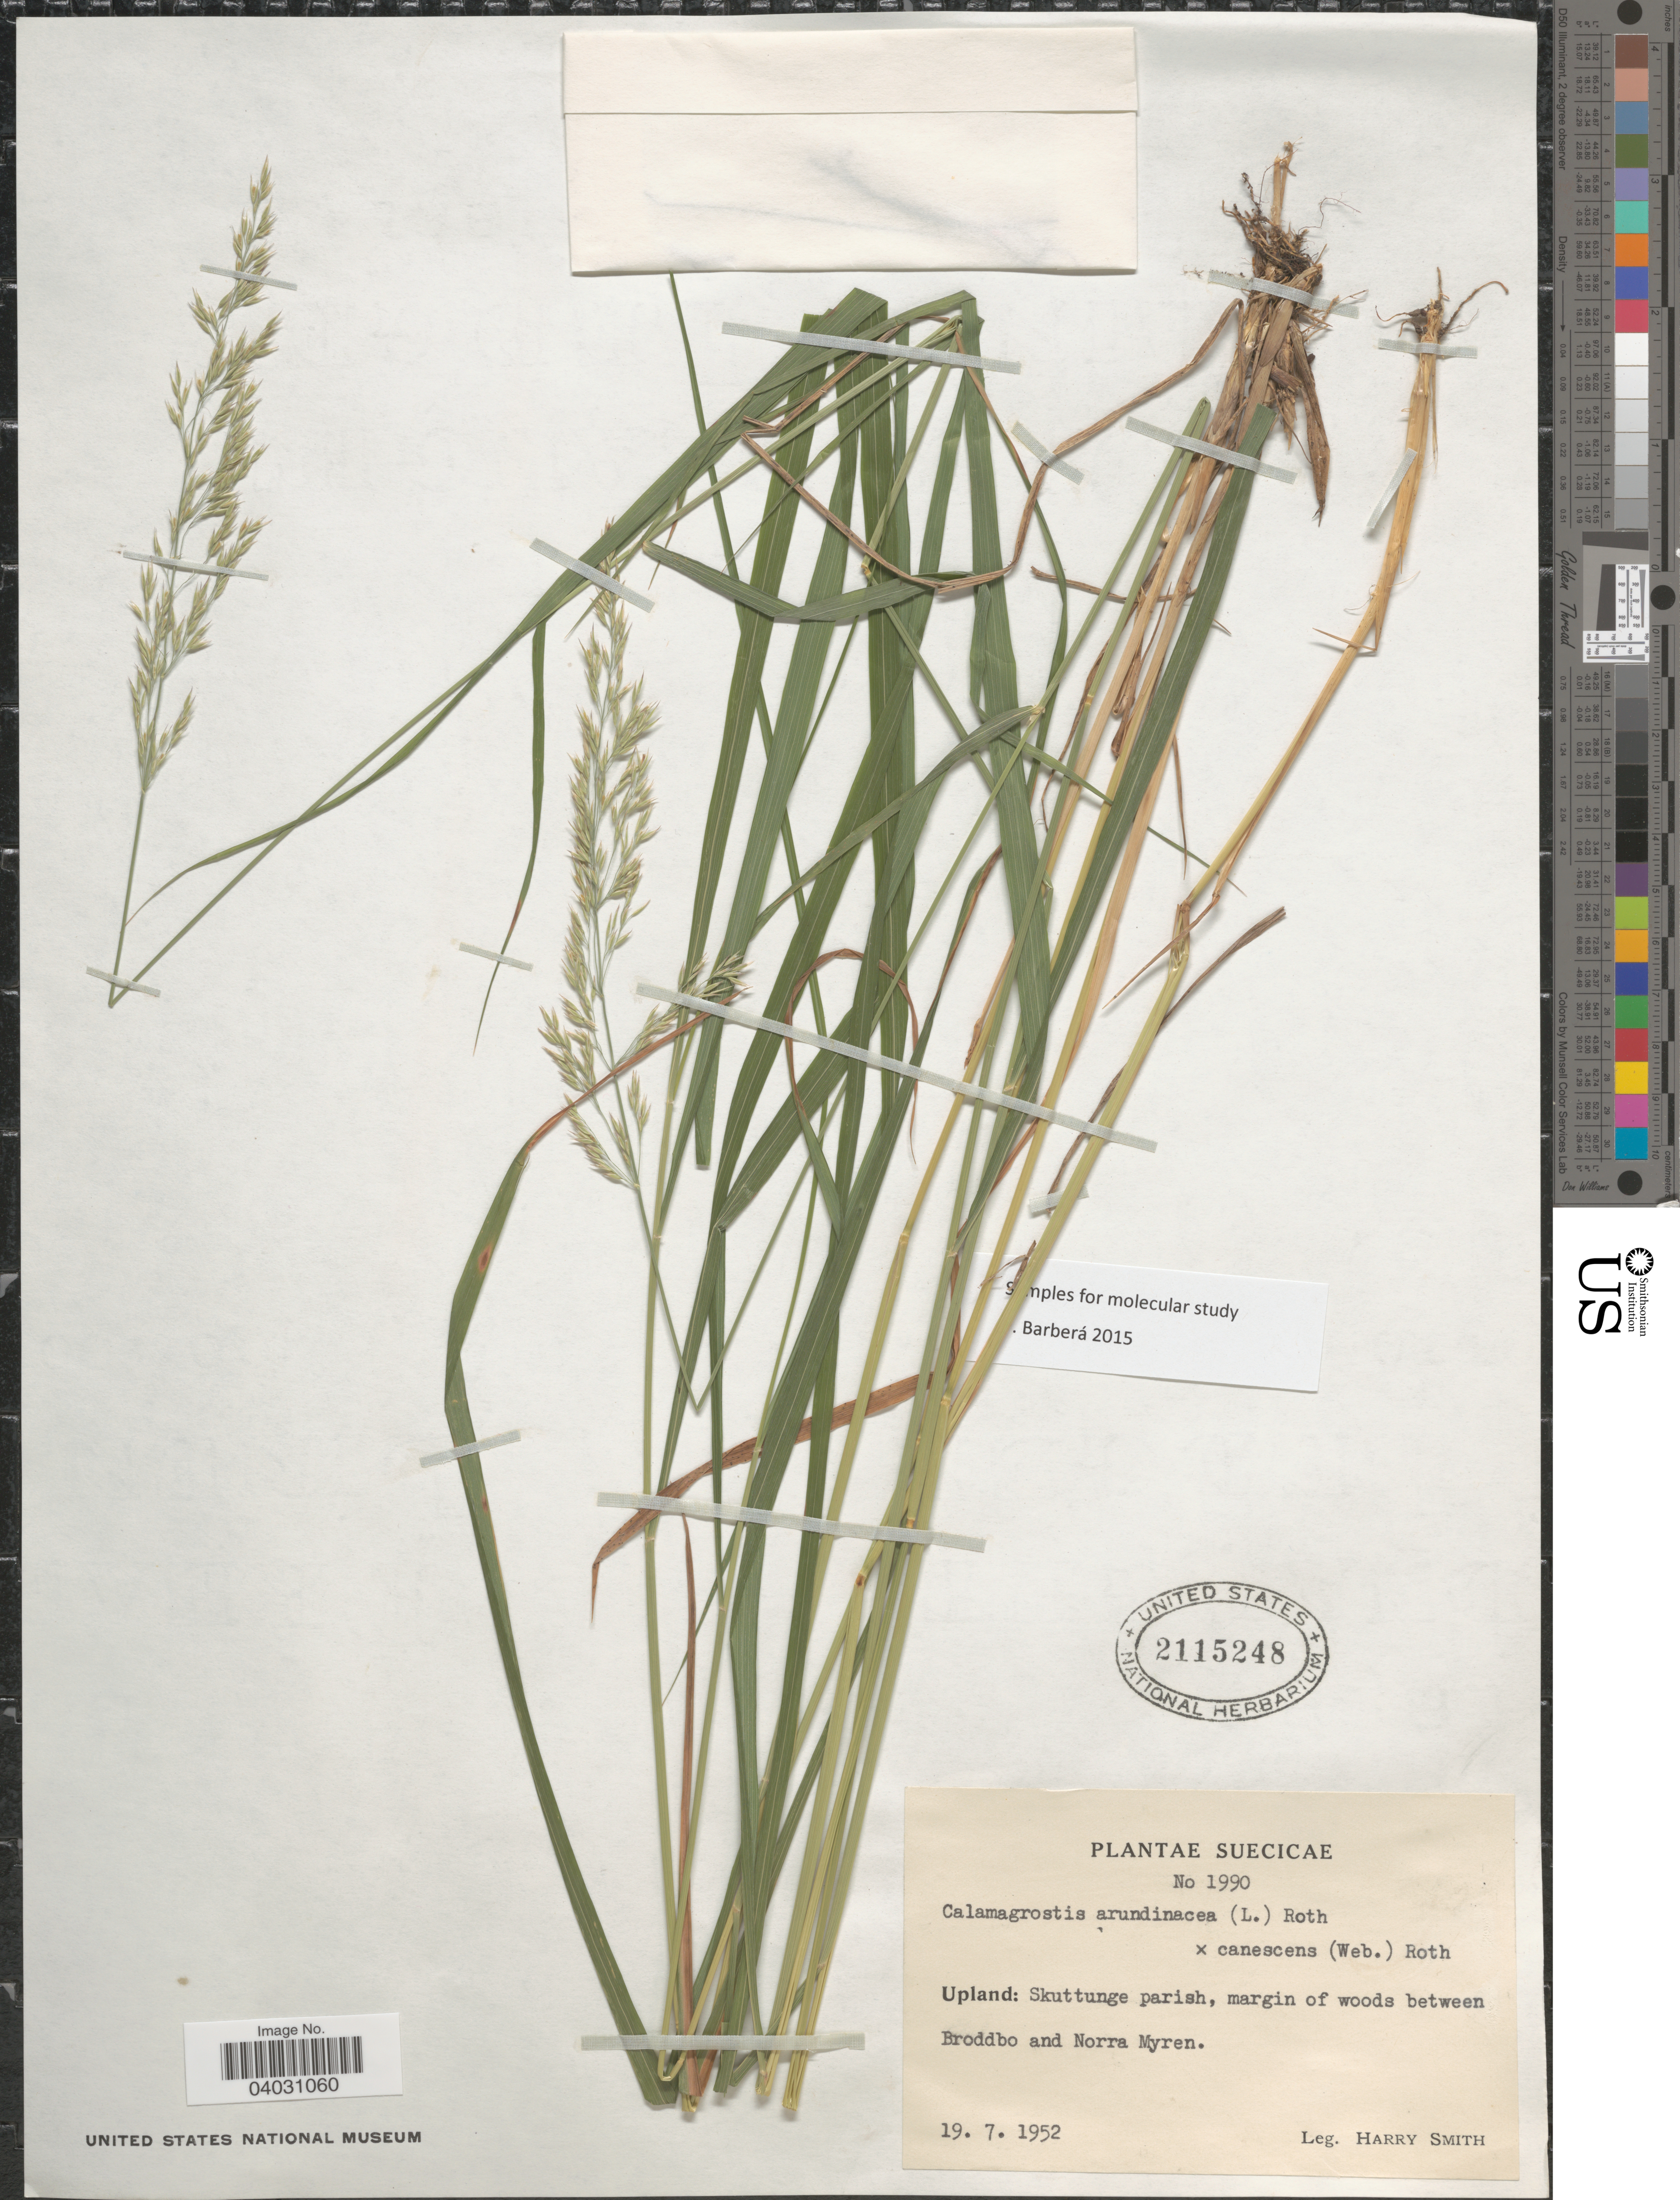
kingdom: Plantae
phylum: Tracheophyta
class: Liliopsida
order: Poales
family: Poaceae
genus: Calamagrostis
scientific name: Calamagrostis arundinacea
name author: (L.) Roth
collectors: H. Smith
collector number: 1990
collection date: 1952-07-19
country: Sweden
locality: Suecicae. Upland: Skuttunge parish, margin of woods between Broddbo and Norra Myren.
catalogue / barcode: US 2115248